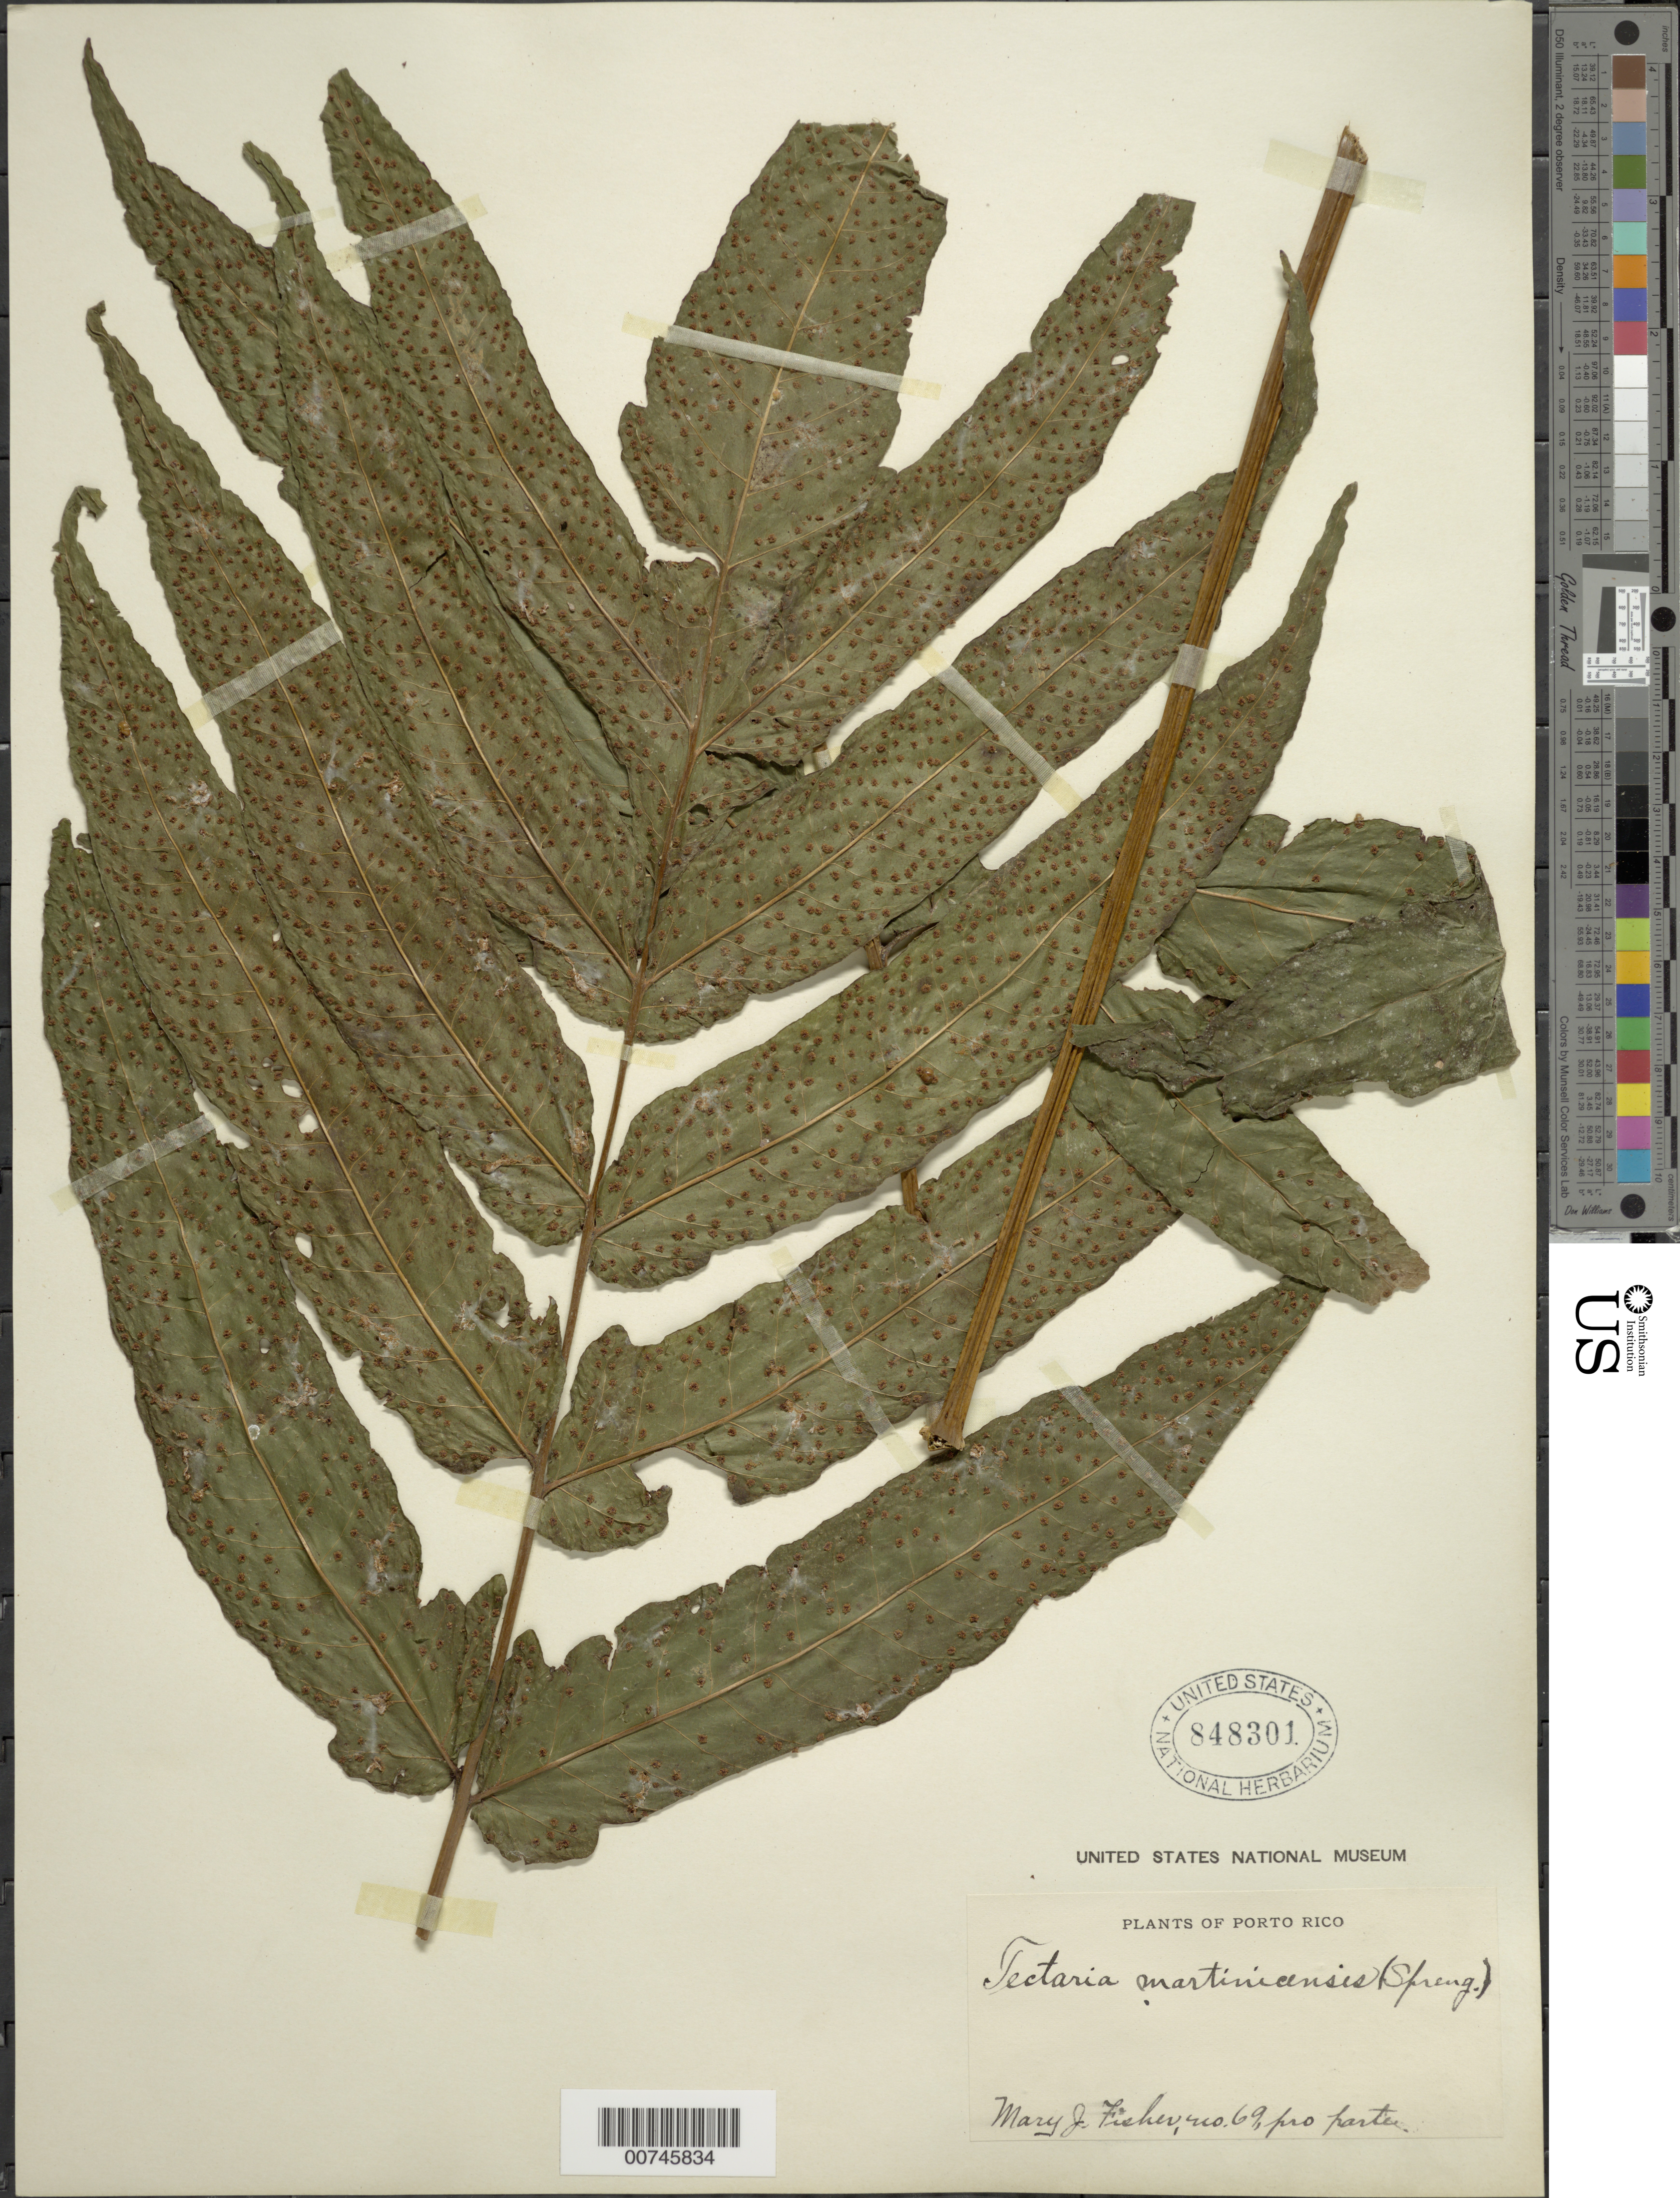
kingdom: Plantae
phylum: Tracheophyta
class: Polypodiopsida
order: Polypodiales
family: Tectariaceae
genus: Tectaria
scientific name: Tectaria incisa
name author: Cav.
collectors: M. J. Fisher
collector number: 69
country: Puerto Rico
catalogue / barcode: US 848301